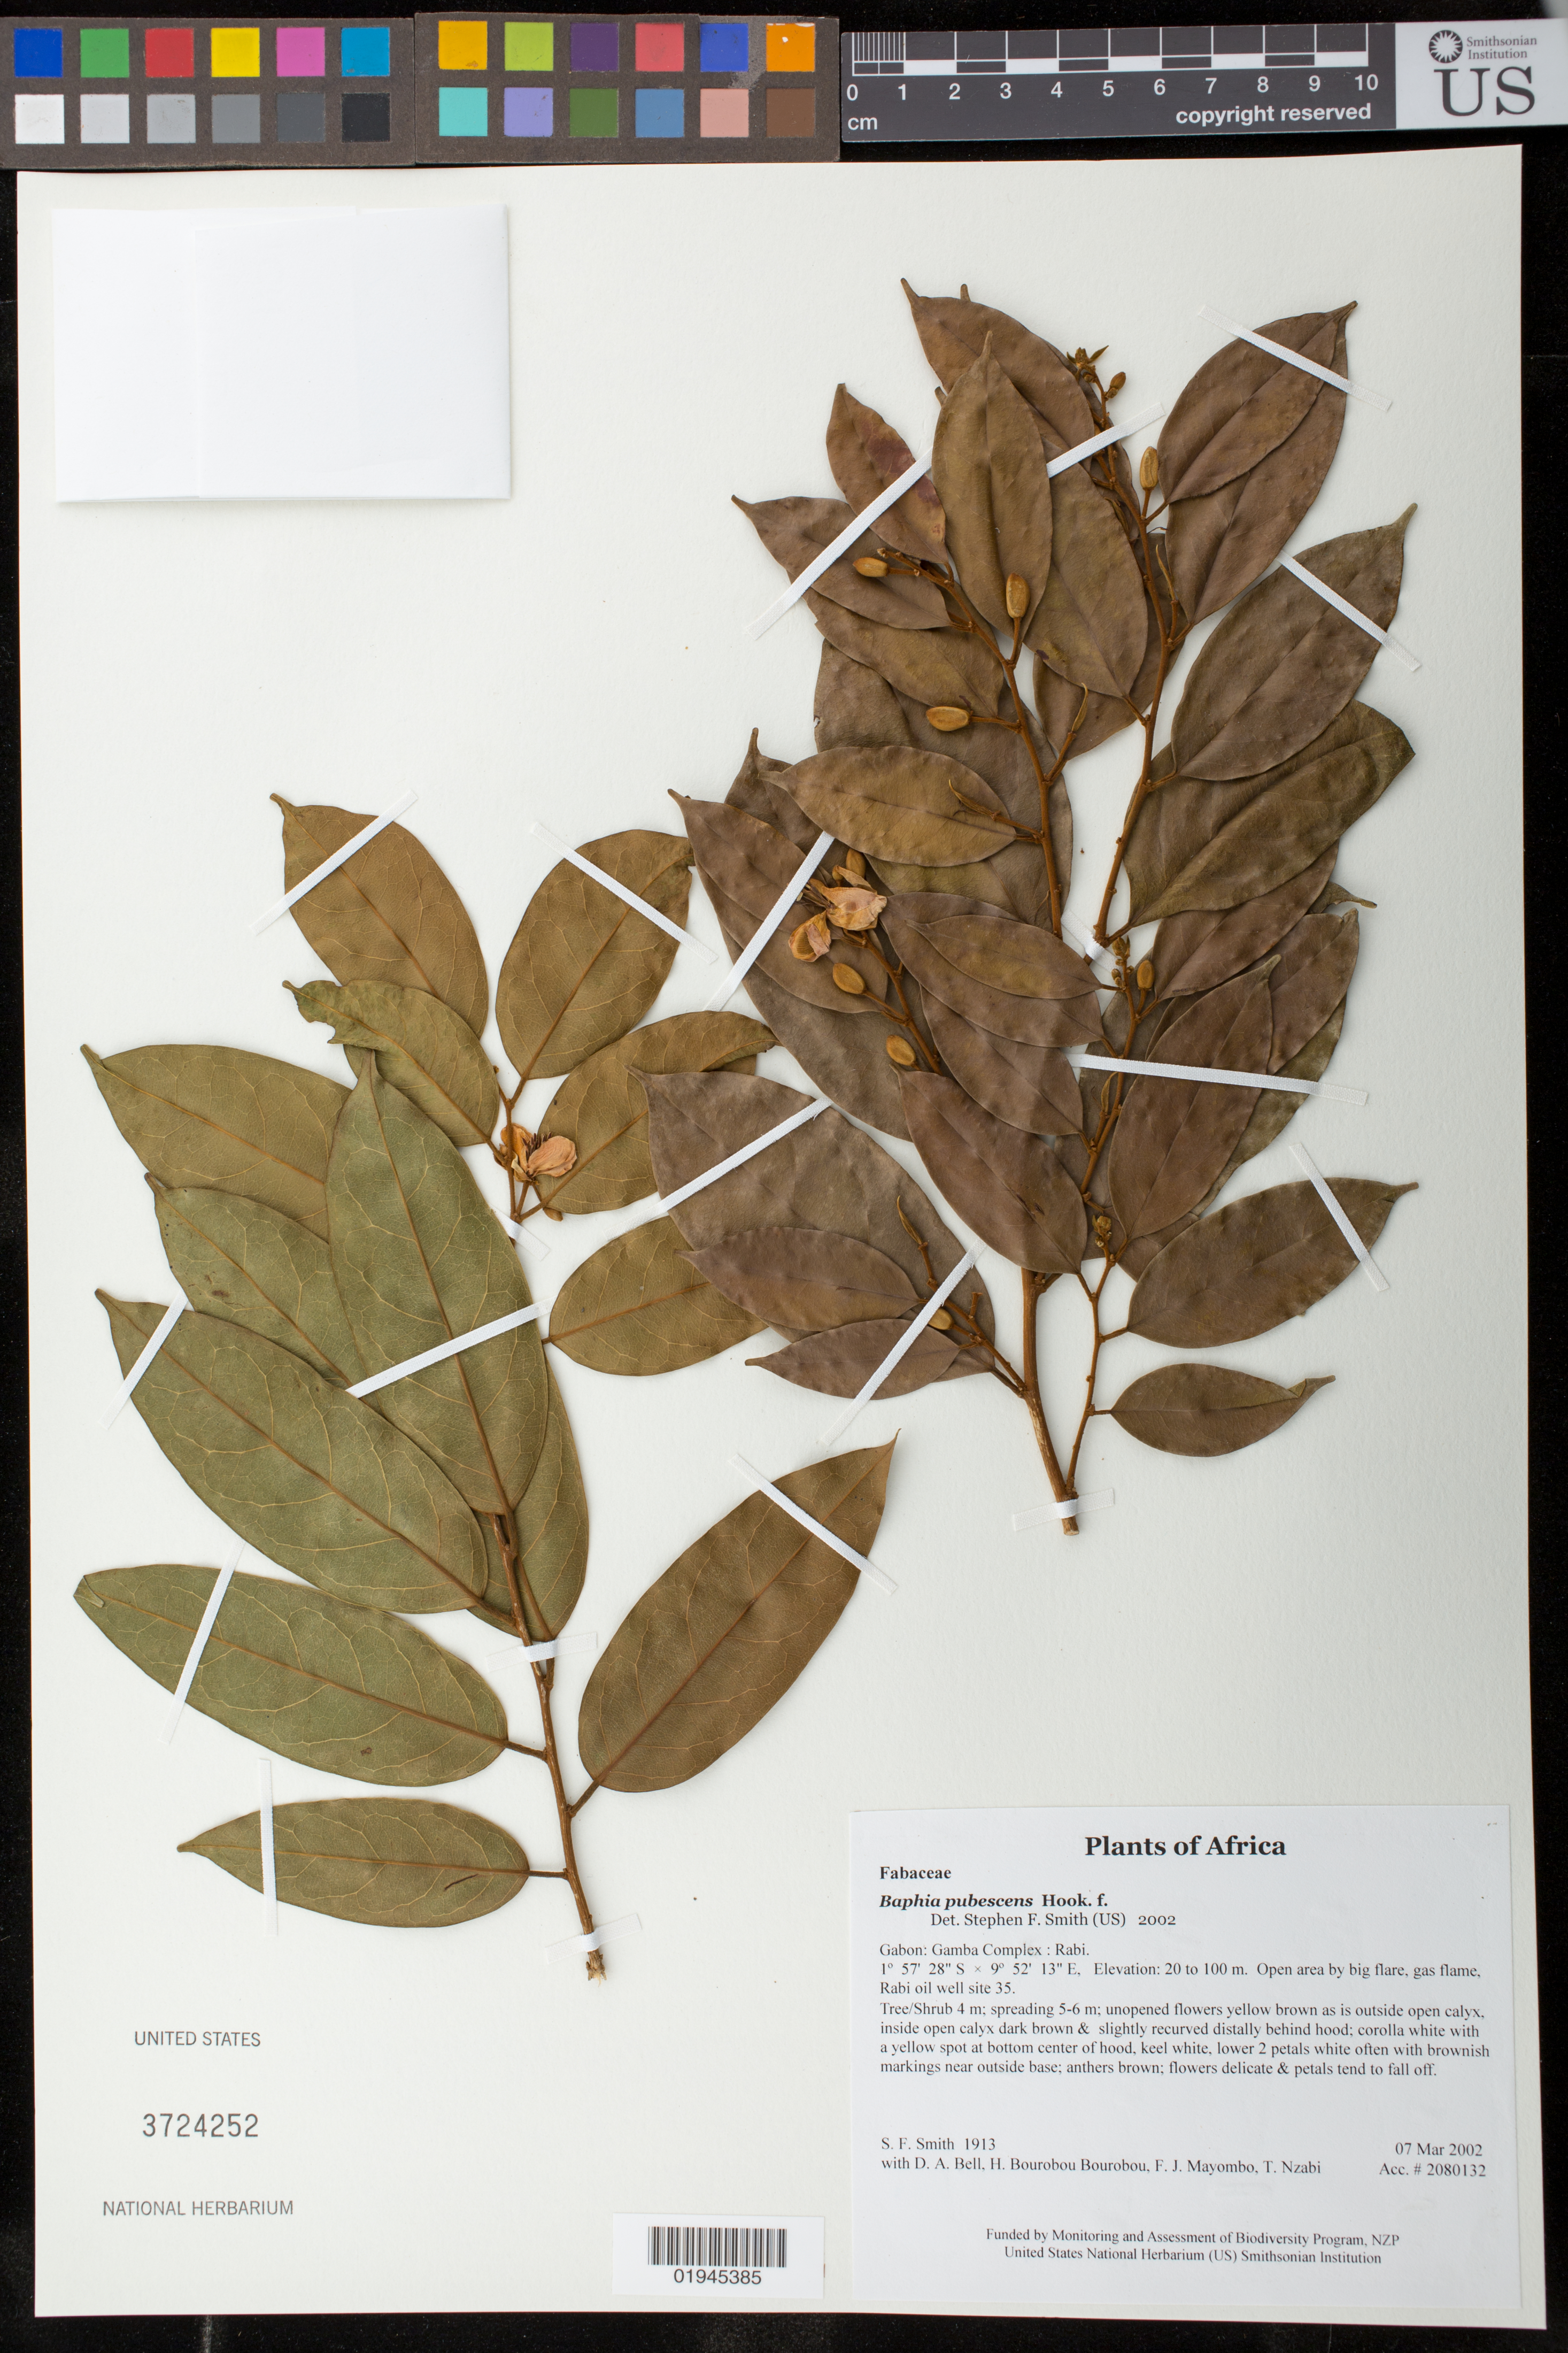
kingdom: Plantae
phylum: Tracheophyta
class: Magnoliopsida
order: Fabales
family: Fabaceae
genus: Baphia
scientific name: Baphia pubescens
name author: Hook. f.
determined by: Smith, Stephen F., (US), NMNH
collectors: S.F. Smith, D. A. Bell, H. Bourobou Bourobou & F. J. Mayombo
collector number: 1913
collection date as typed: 07 Mar 2002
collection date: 2002-03-07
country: Gabon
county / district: Gamba Complex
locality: Rabi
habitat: Open area by big flare, gas flame, Rabi oil well site 35.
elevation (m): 20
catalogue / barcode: US 3724252